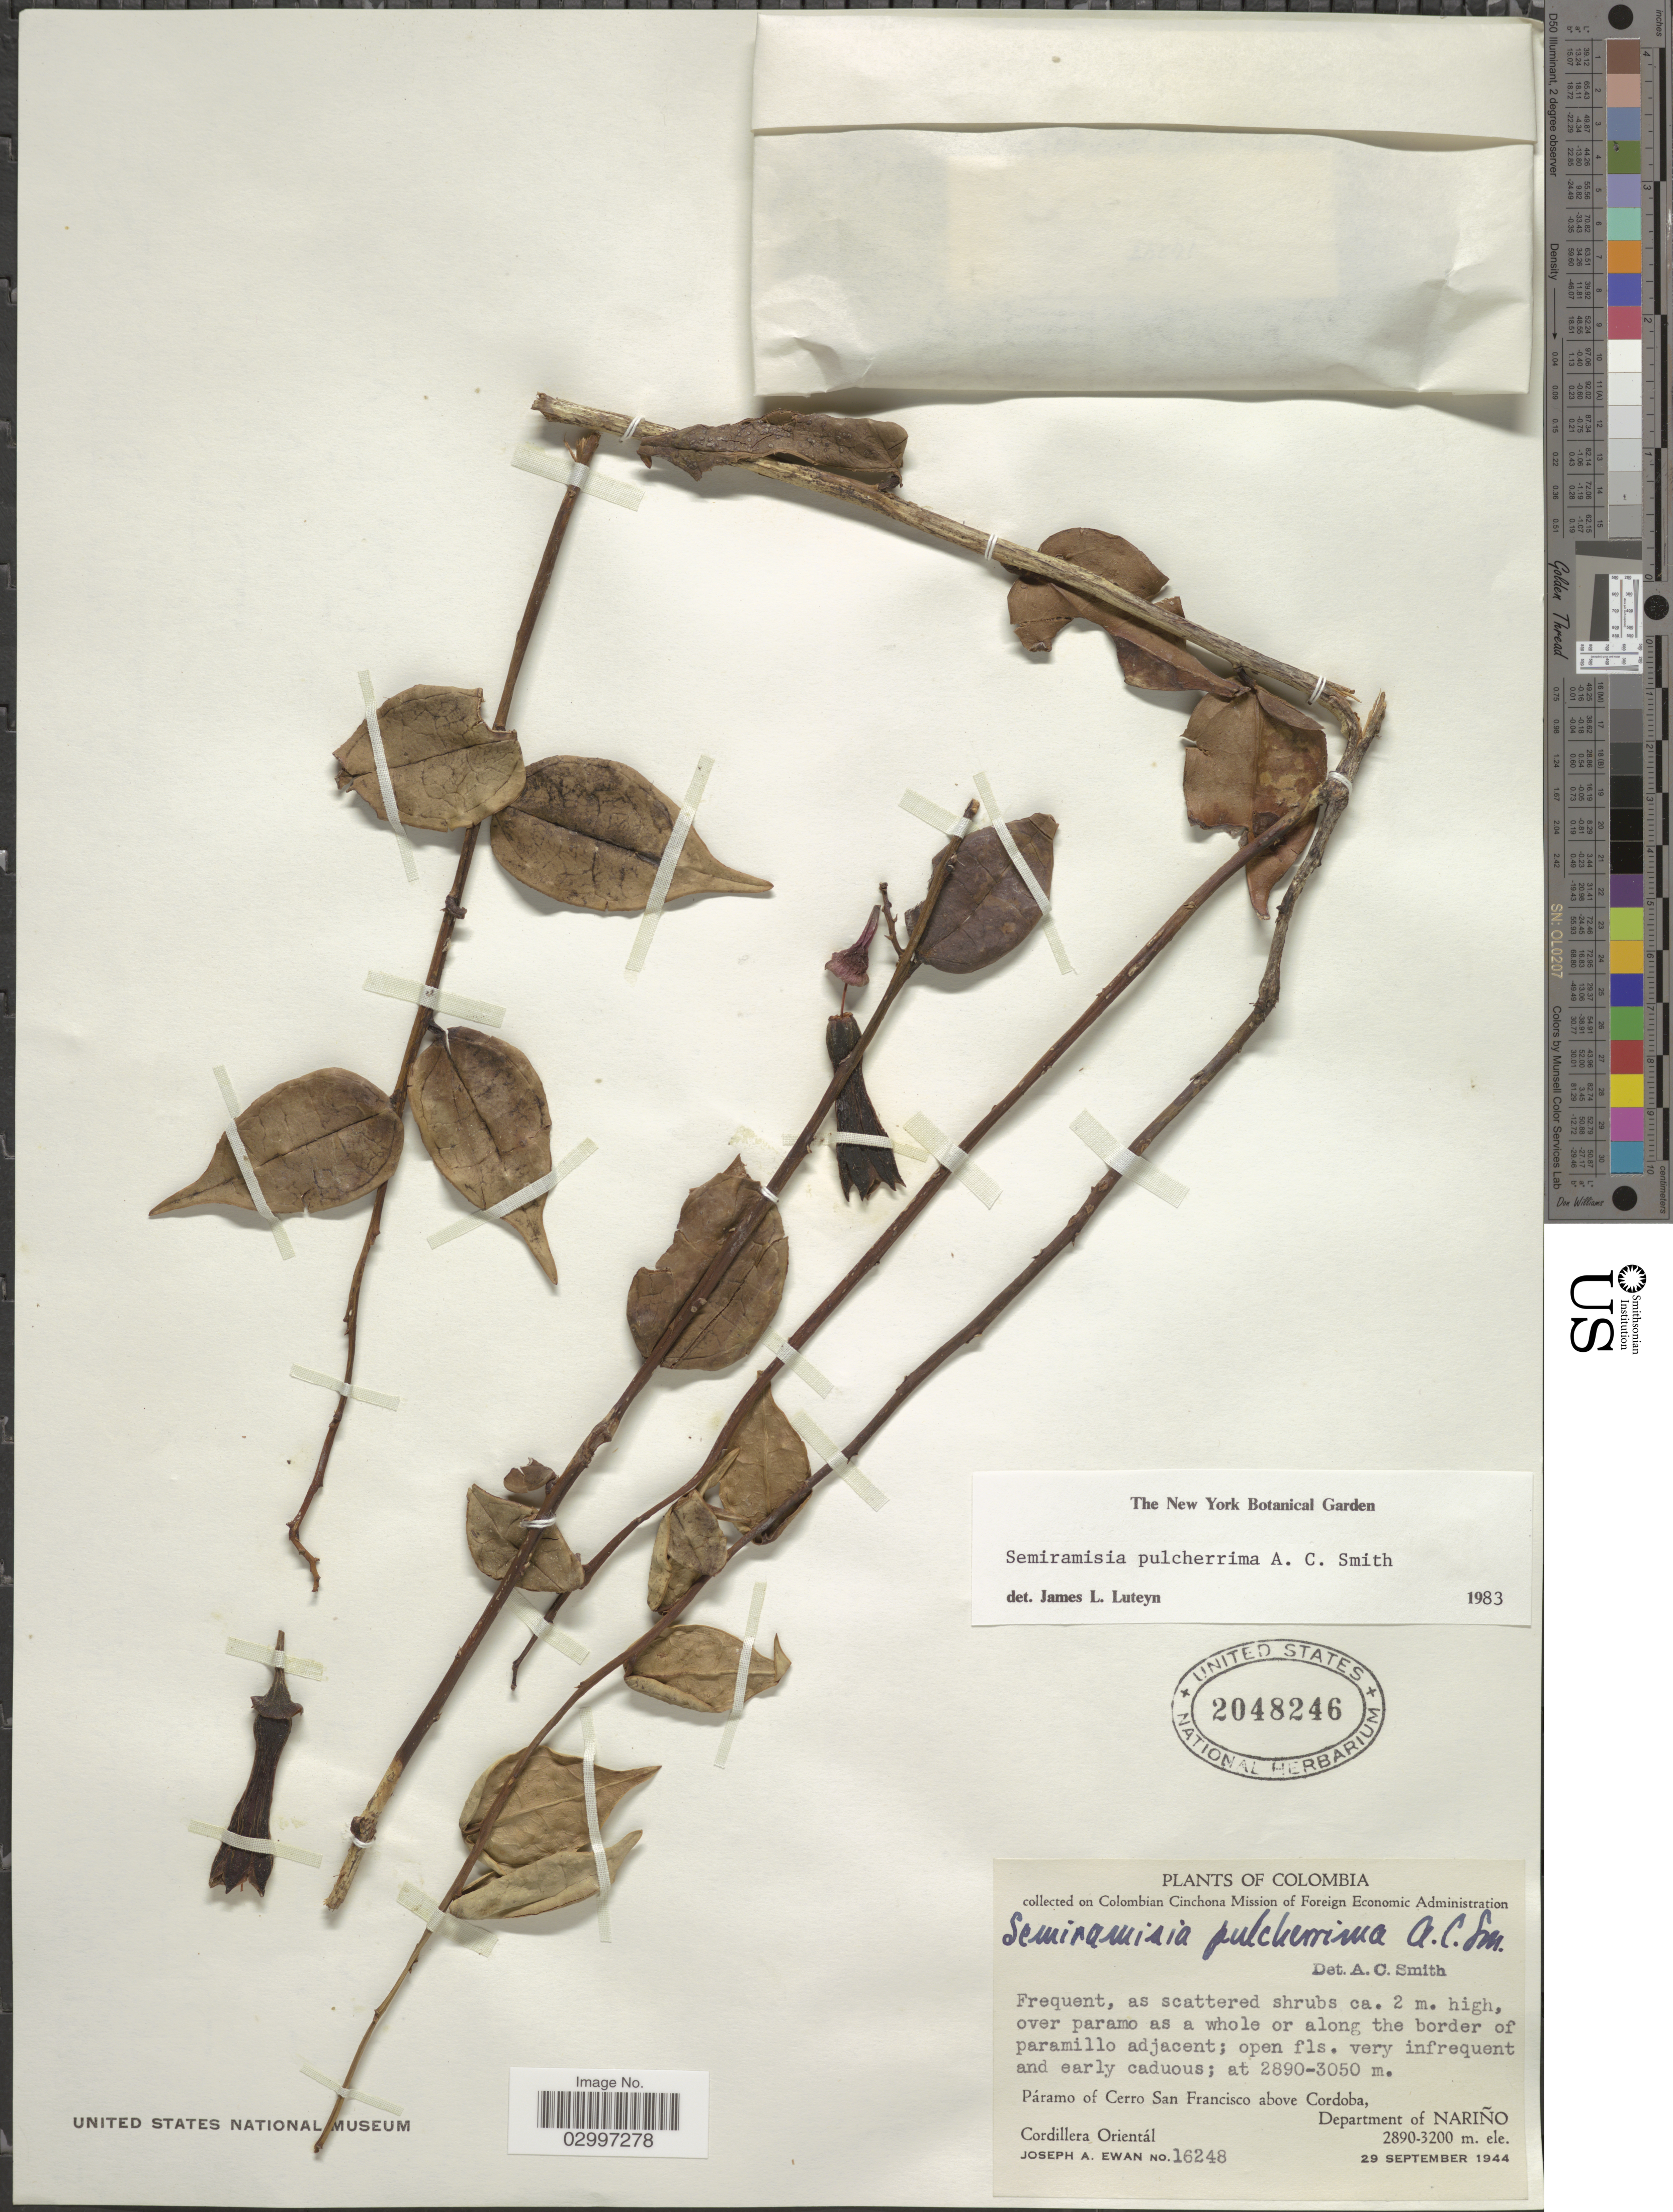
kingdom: Plantae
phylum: Tracheophyta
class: Magnoliopsida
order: Ericales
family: Ericaceae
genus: Semiramisia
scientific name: Semiramisia pulcherrima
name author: A.C. Sm.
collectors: J. A. Ewan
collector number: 16248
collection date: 1944-09-29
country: Colombia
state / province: Nariño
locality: Páramo of Cerro San Francisco above Cordoba, Department of Nariño, Cordillera Orientál.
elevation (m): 2890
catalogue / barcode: US 2048246